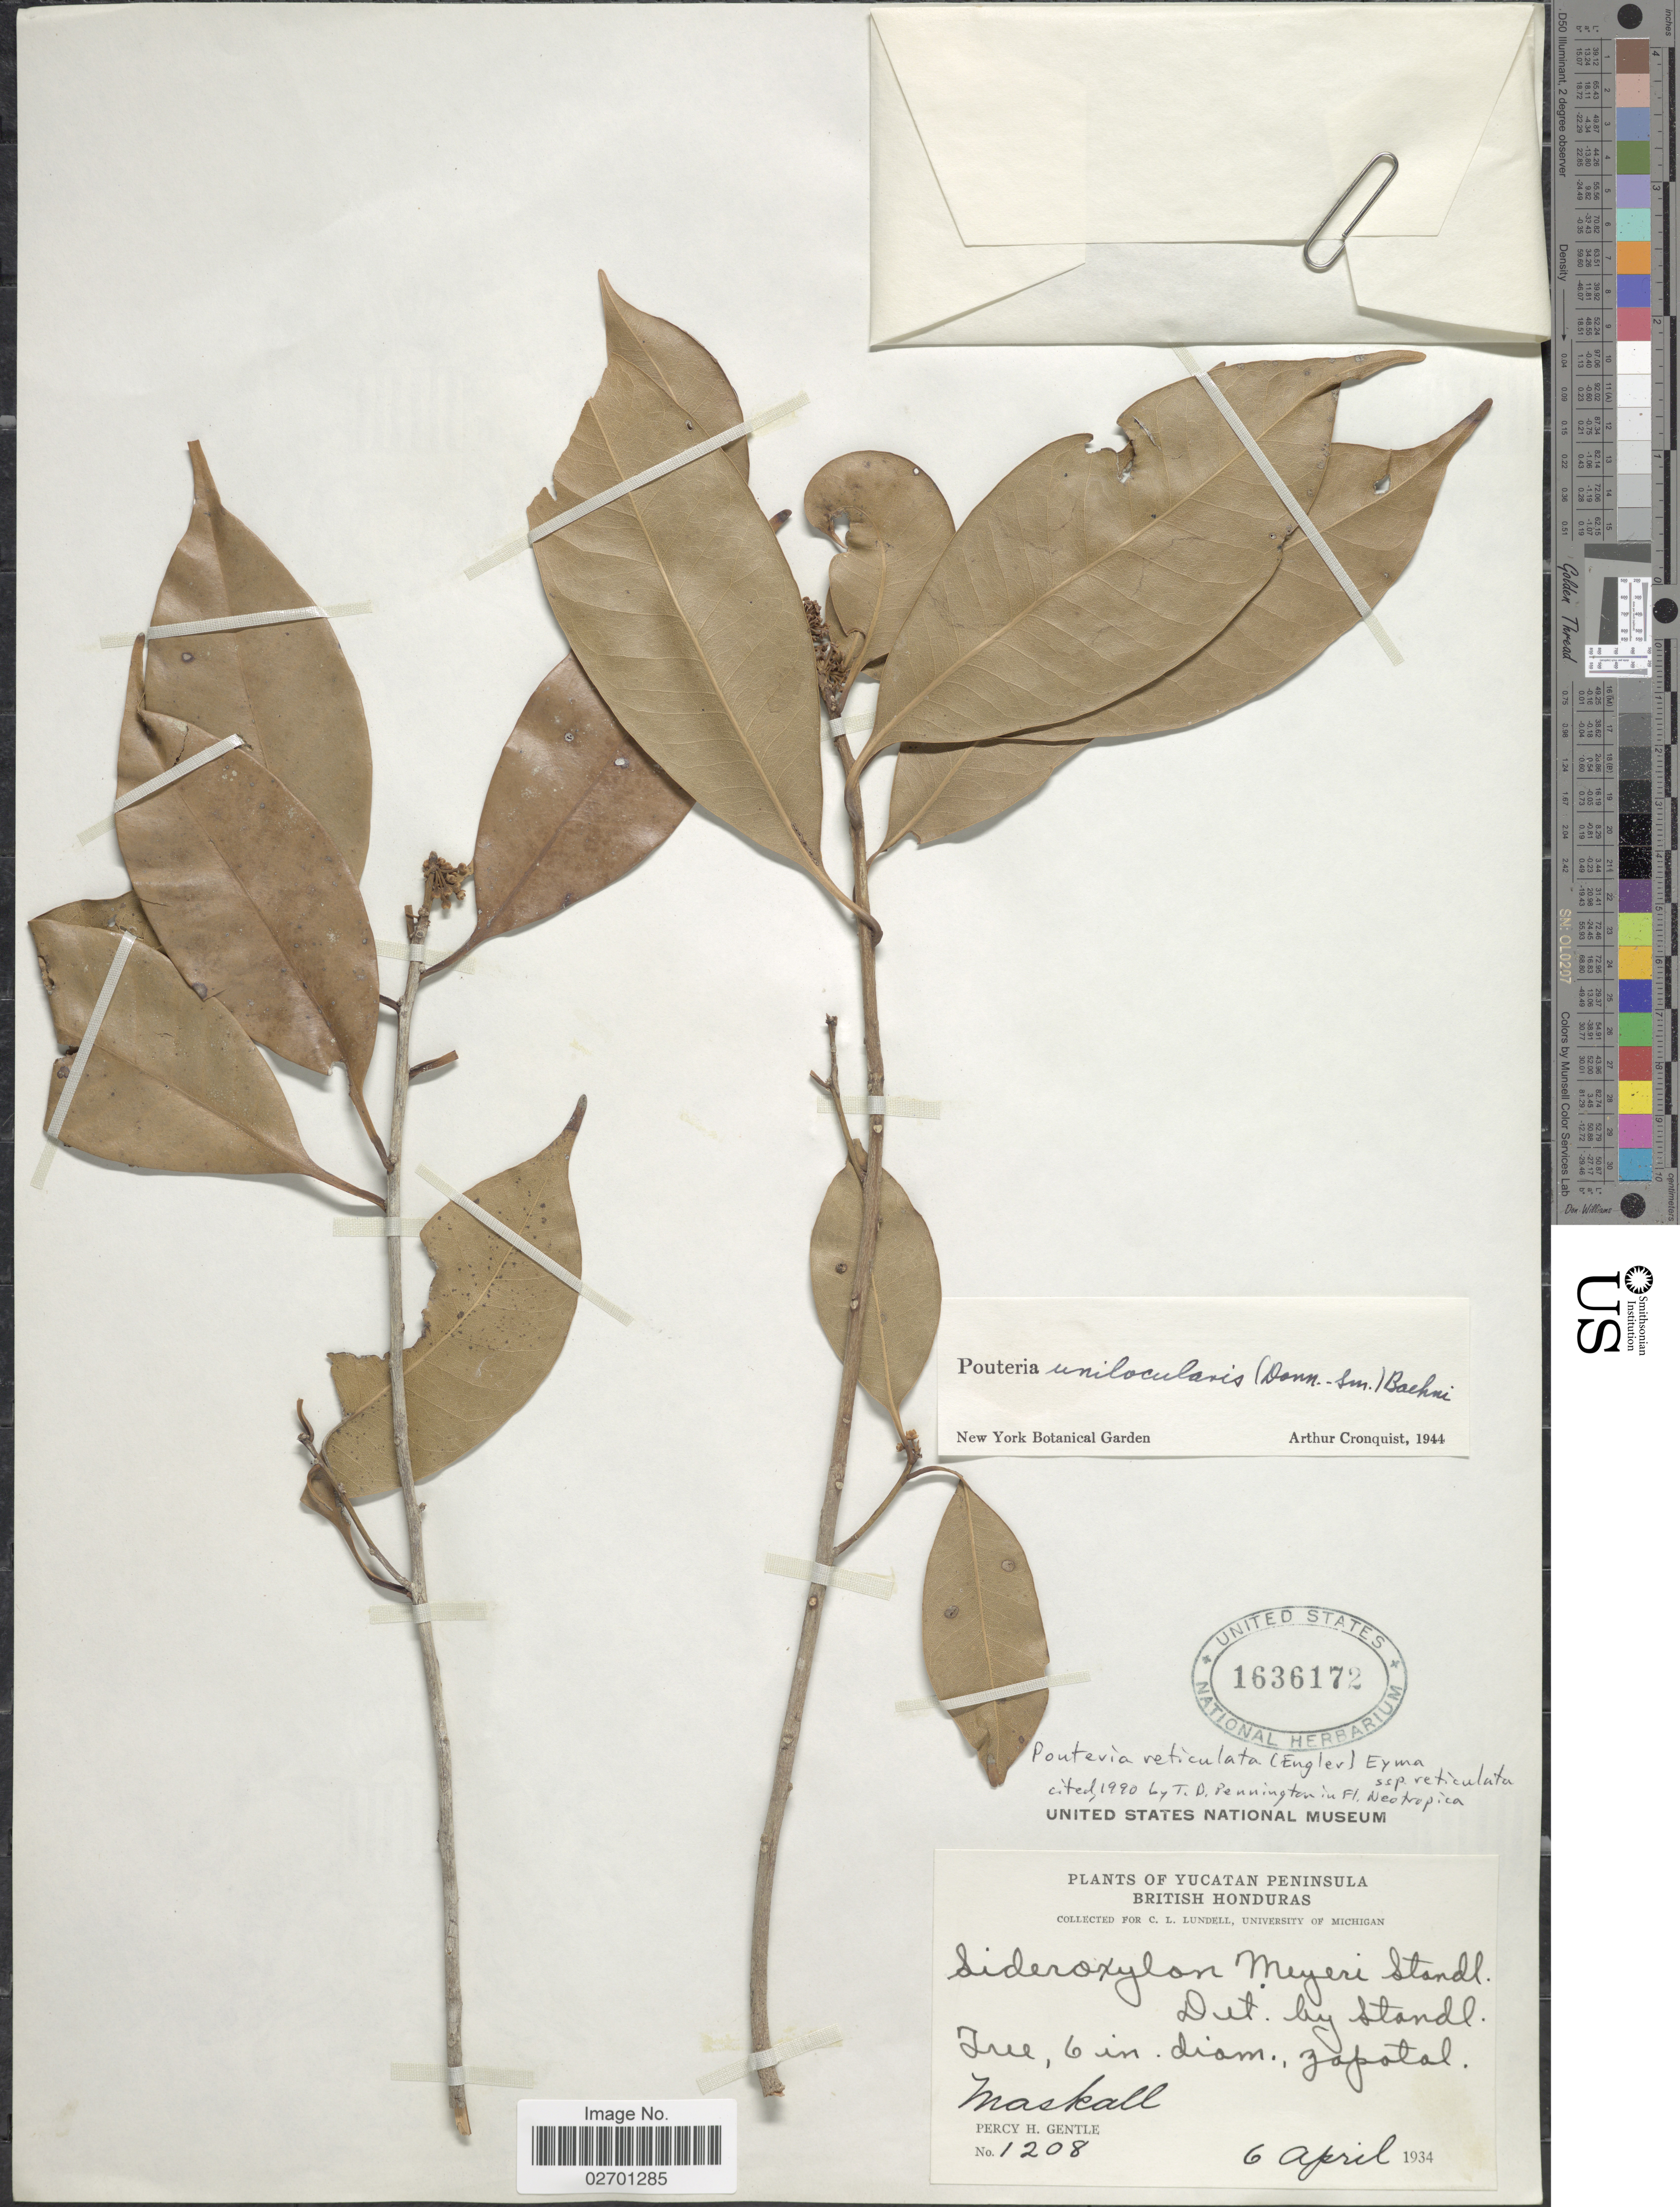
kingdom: Plantae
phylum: Tracheophyta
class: Magnoliopsida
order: Ericales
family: Sapotaceae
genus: Pouteria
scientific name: Pouteria reticulata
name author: (Engl.) Eyma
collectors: P. H. Gentle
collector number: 1208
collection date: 1934-04-06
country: Belize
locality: British Honduras, Yucatan Peninsula, Maskall, zapotal.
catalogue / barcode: US 1636172